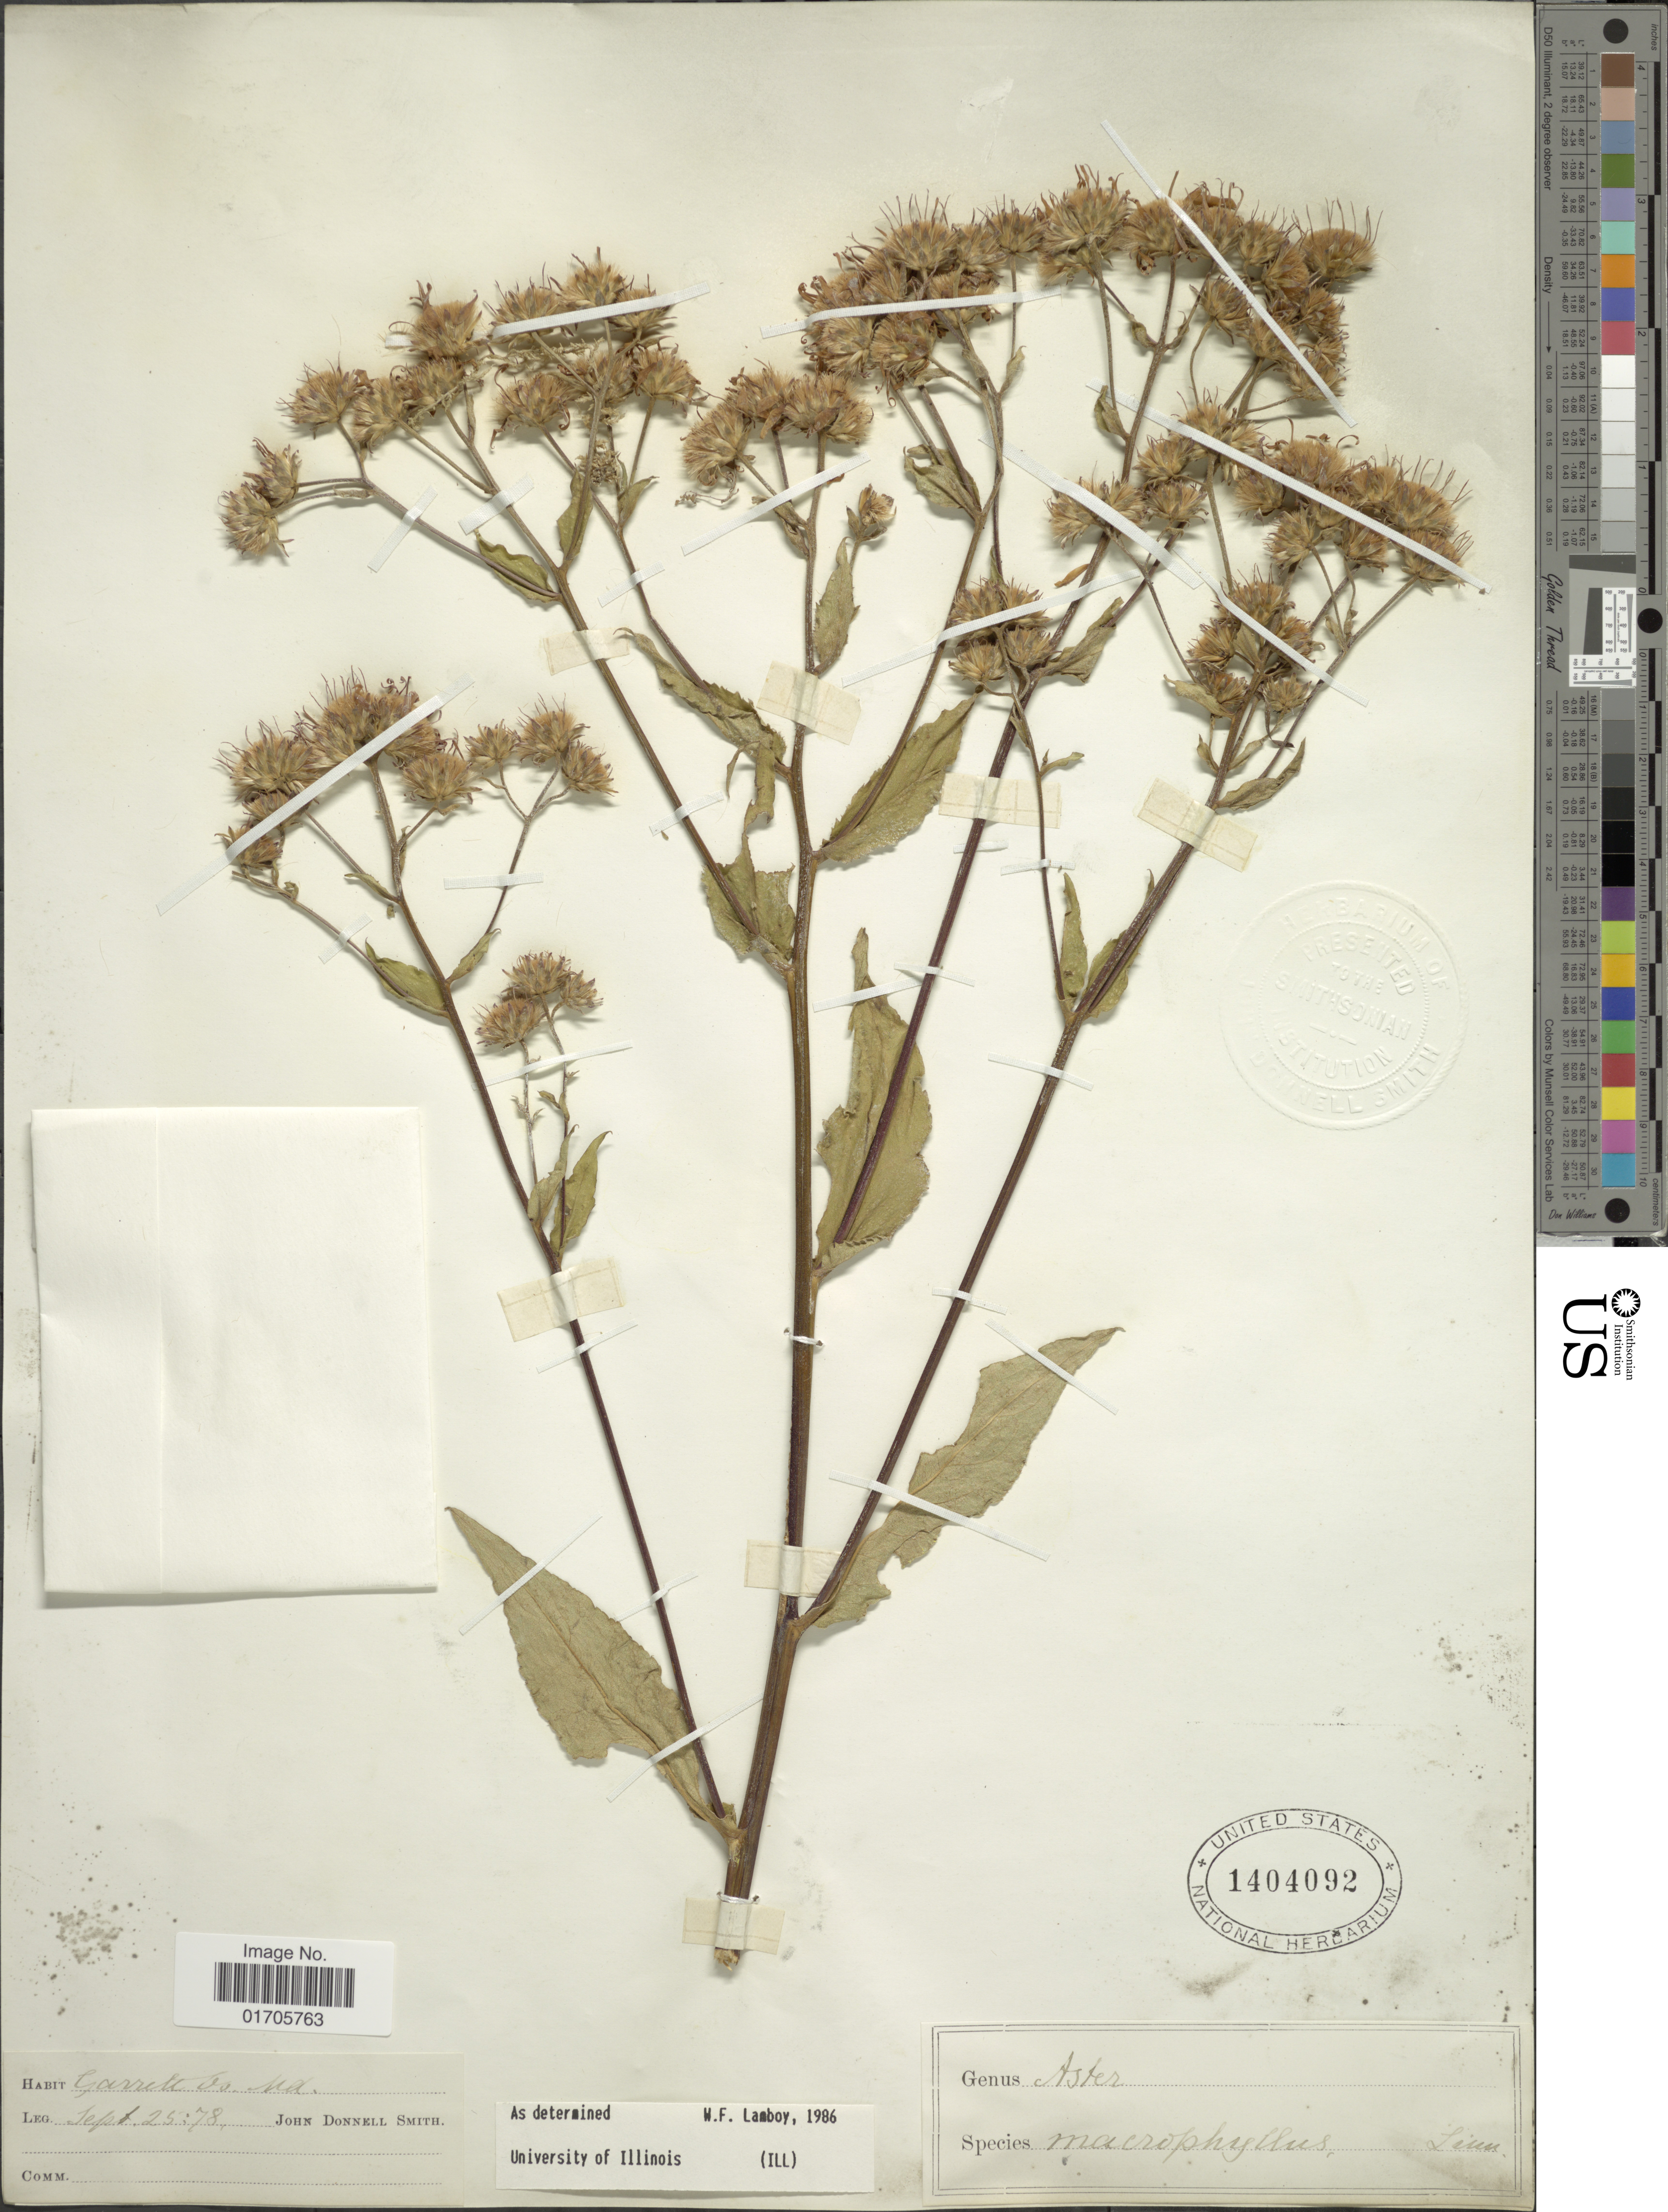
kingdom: Plantae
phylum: Tracheophyta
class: Magnoliopsida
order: Asterales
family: Asteraceae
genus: Eurybia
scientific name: Eurybia macrophylla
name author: (L.) Cass.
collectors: J. Donnell Smith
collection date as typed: Transcribed d/m/y: 25/9/78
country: United States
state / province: Maryland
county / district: Garrett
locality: Garrett Co., Md.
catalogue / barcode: US 1404092